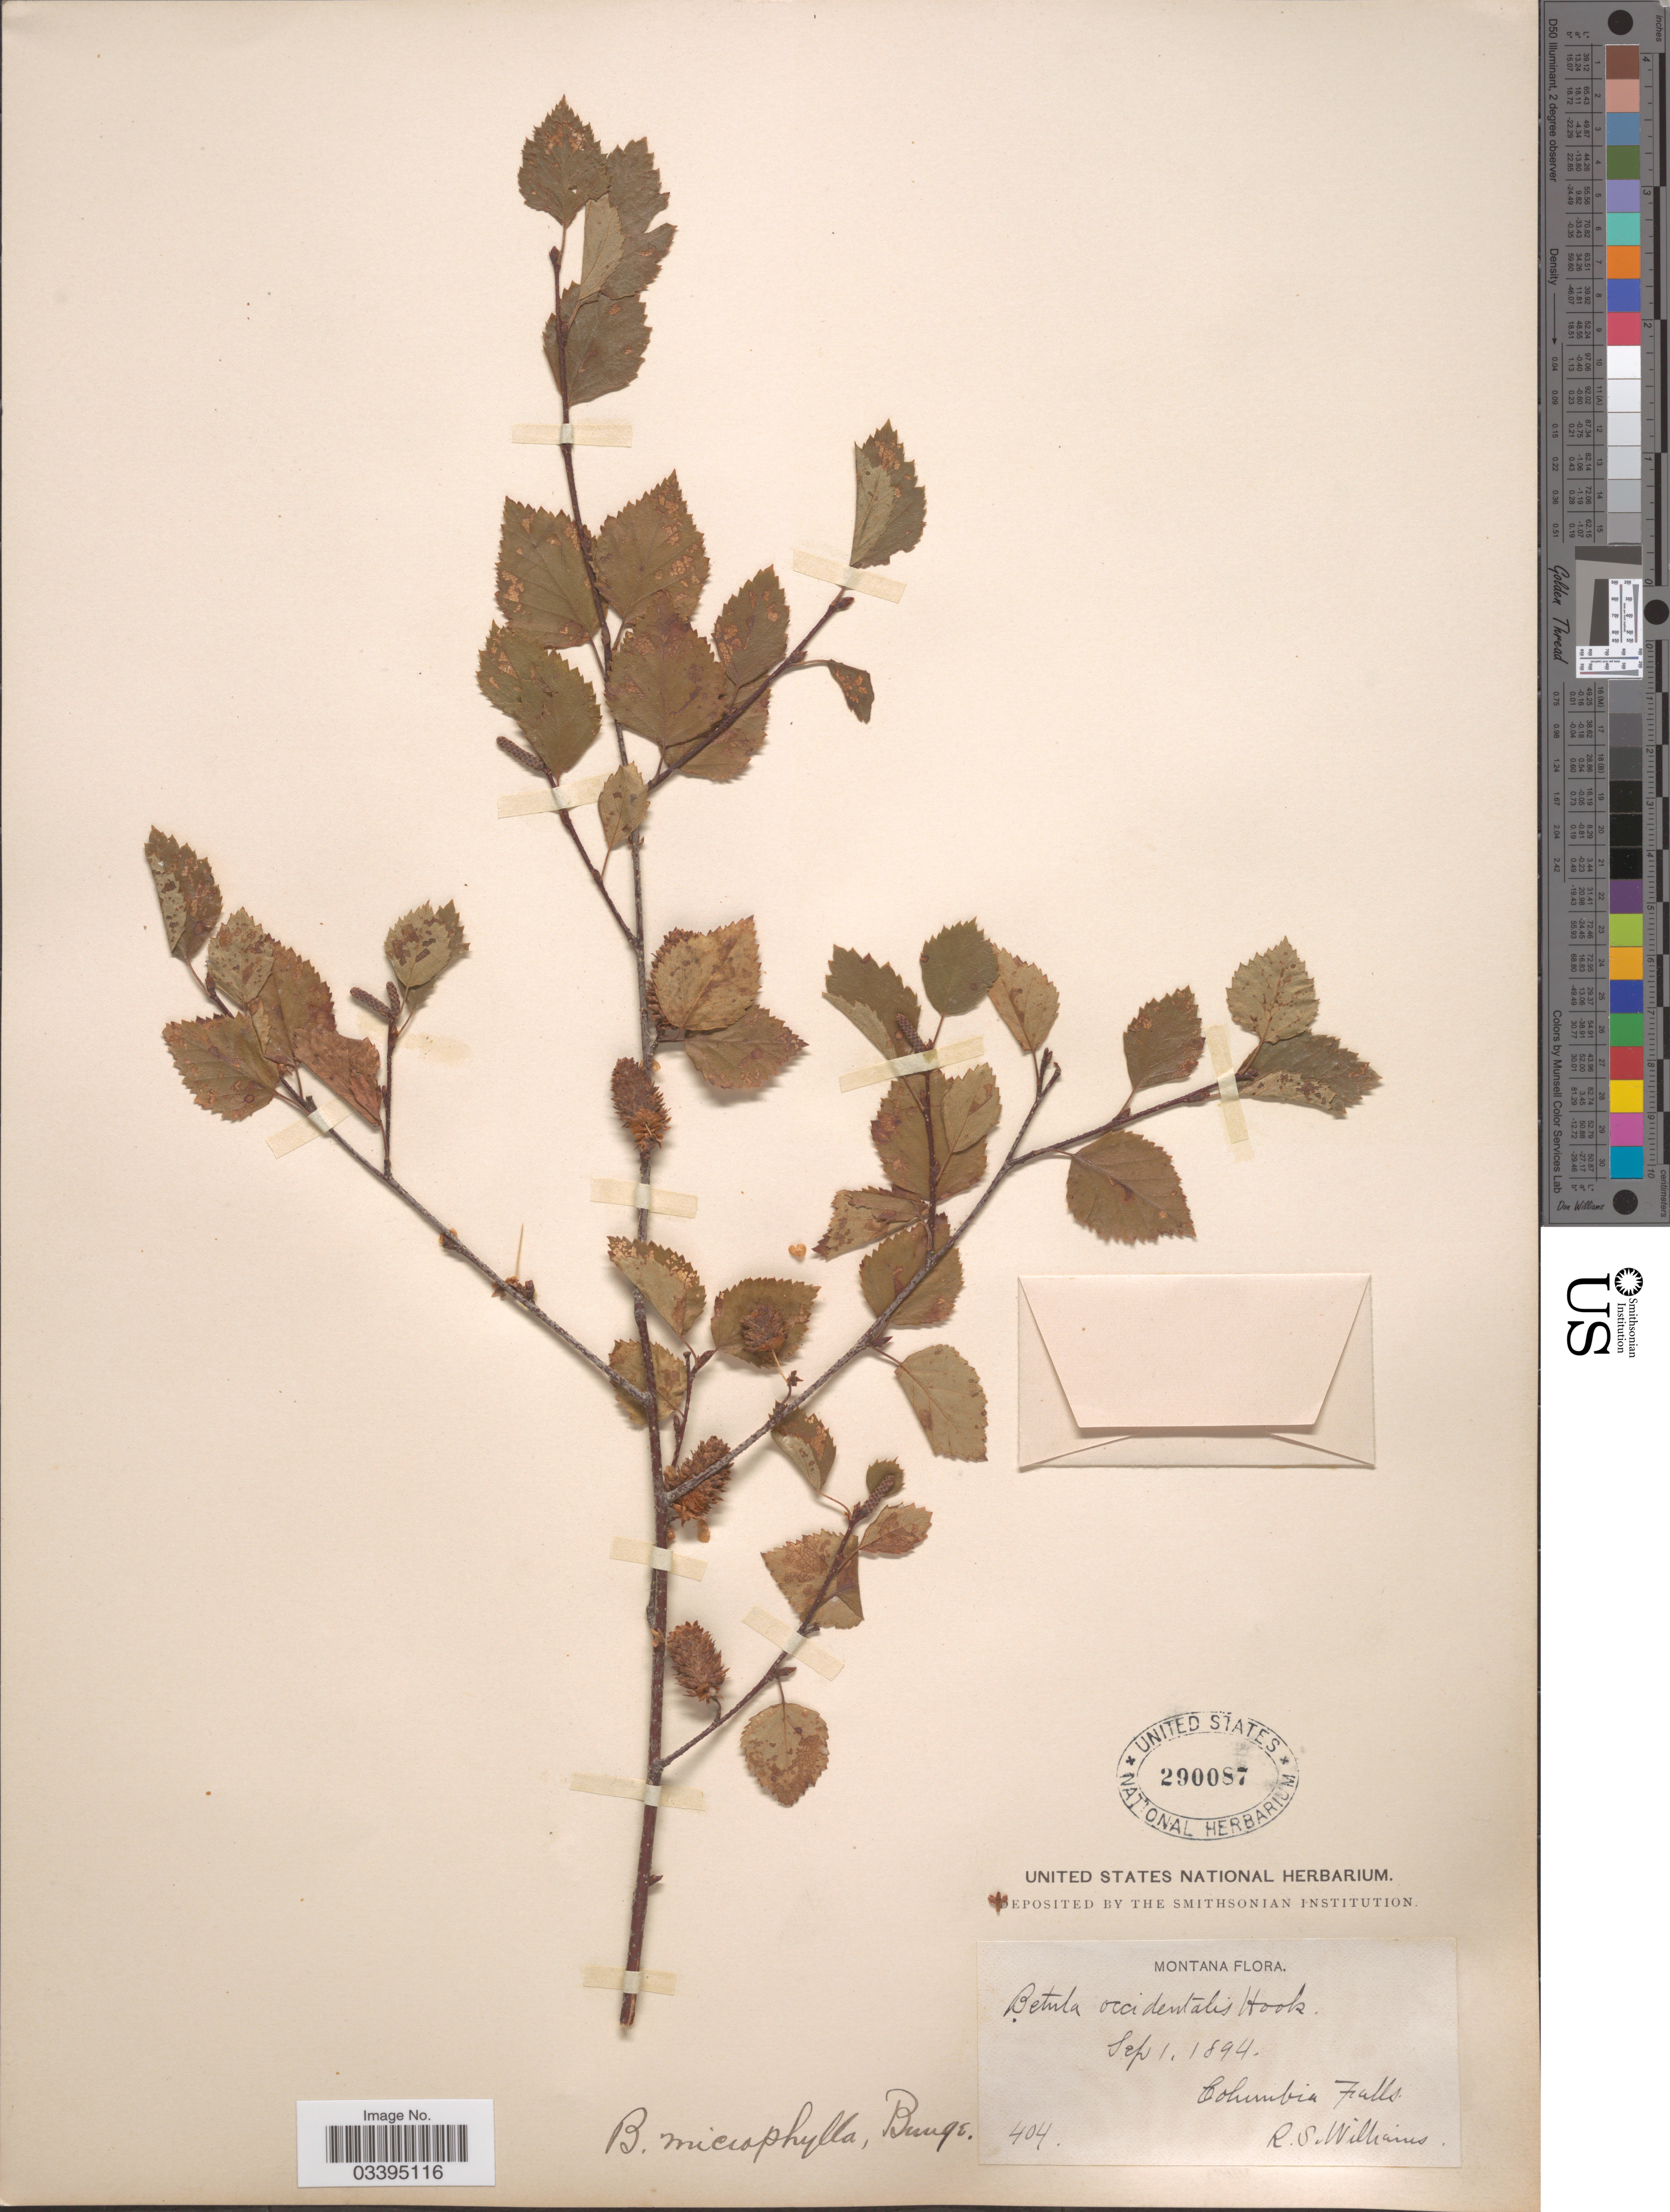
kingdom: Plantae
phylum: Tracheophyta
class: Magnoliopsida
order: Fagales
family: Betulaceae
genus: Betula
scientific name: Betula fontinalis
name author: Sarg.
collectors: R. S. Williams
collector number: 404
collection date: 1894-09-01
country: United States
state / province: Montana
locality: Columbia Falls.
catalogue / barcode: US 290087